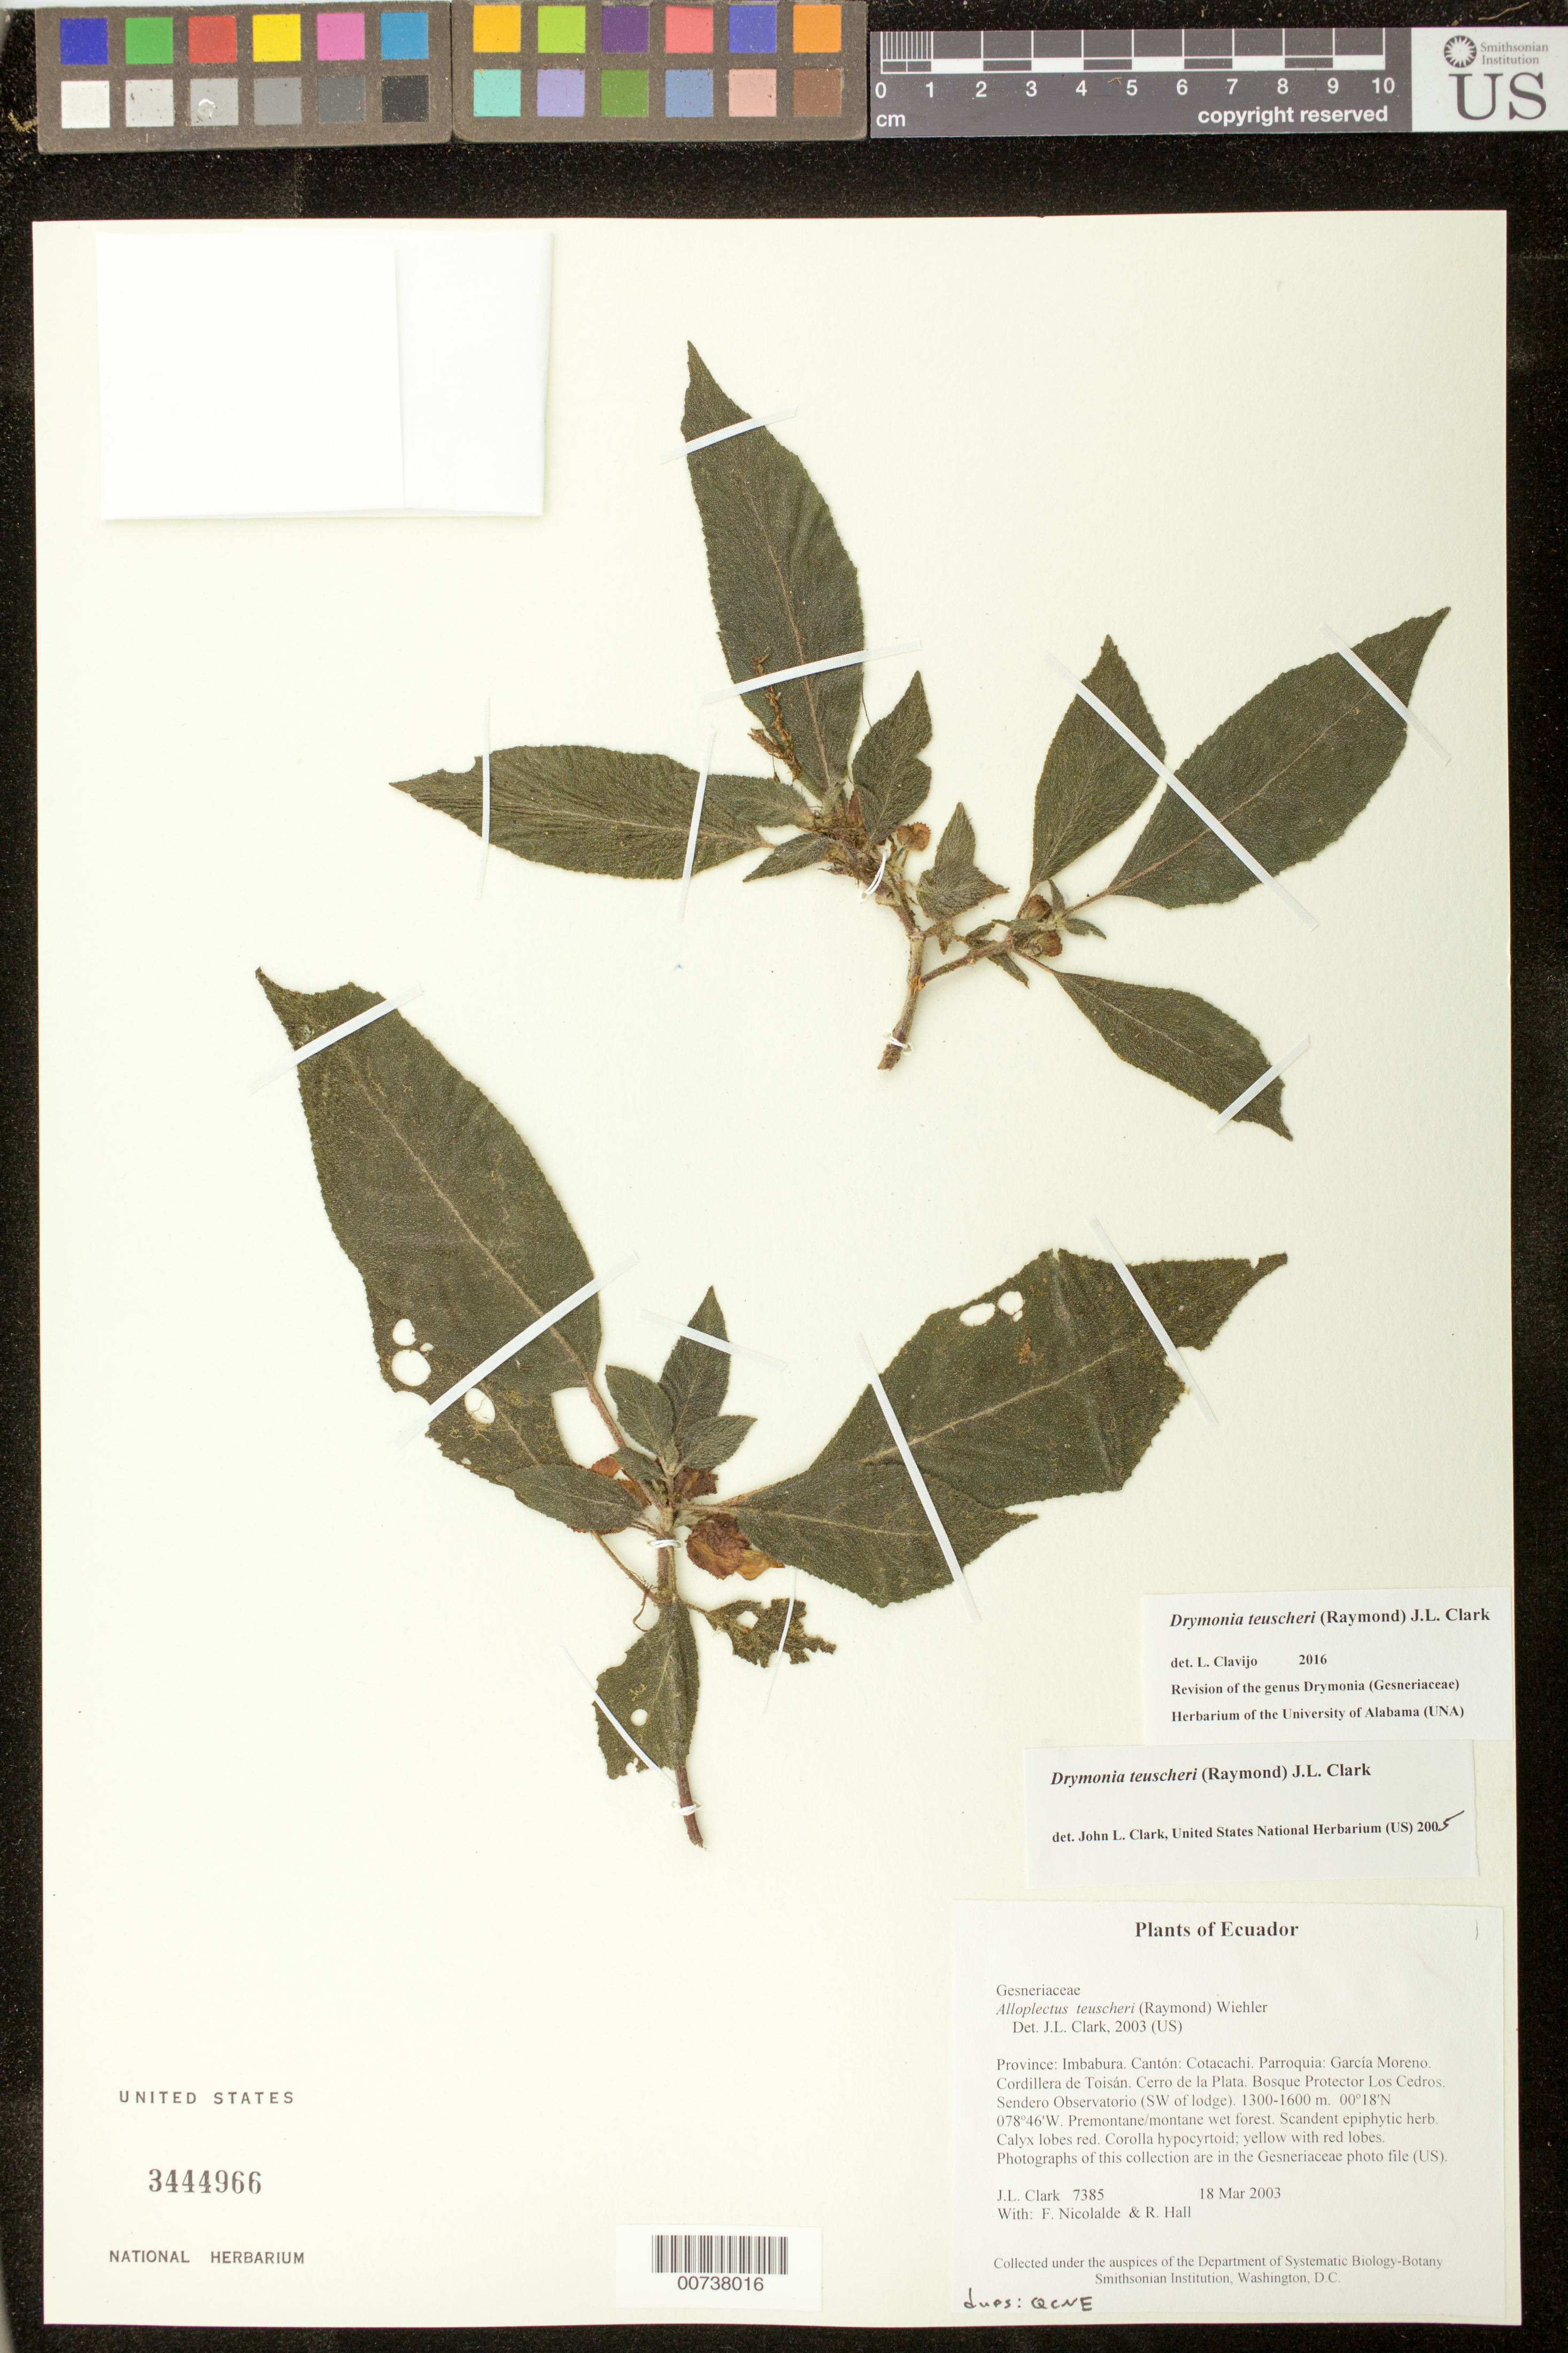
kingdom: Plantae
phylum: Tracheophyta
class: Magnoliopsida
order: Lamiales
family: Gesneriaceae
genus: Drymonia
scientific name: Drymonia teuscheri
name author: (Raymond) J.L. Clark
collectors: J. L. Clark, F. Nicolalde & R. Hall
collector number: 7385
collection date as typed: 18 Mar 2003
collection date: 2003-03-18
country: Ecuador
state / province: Imbabura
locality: Cotacachi. Parroquia: García Moreno. Cordillera de Toisán. Cerro de la Plata. Bosque Protector Los Cedros. Sendero Observatorio (SW of lodge).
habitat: Premontane/montane wet forest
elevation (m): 1300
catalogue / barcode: US 3444966